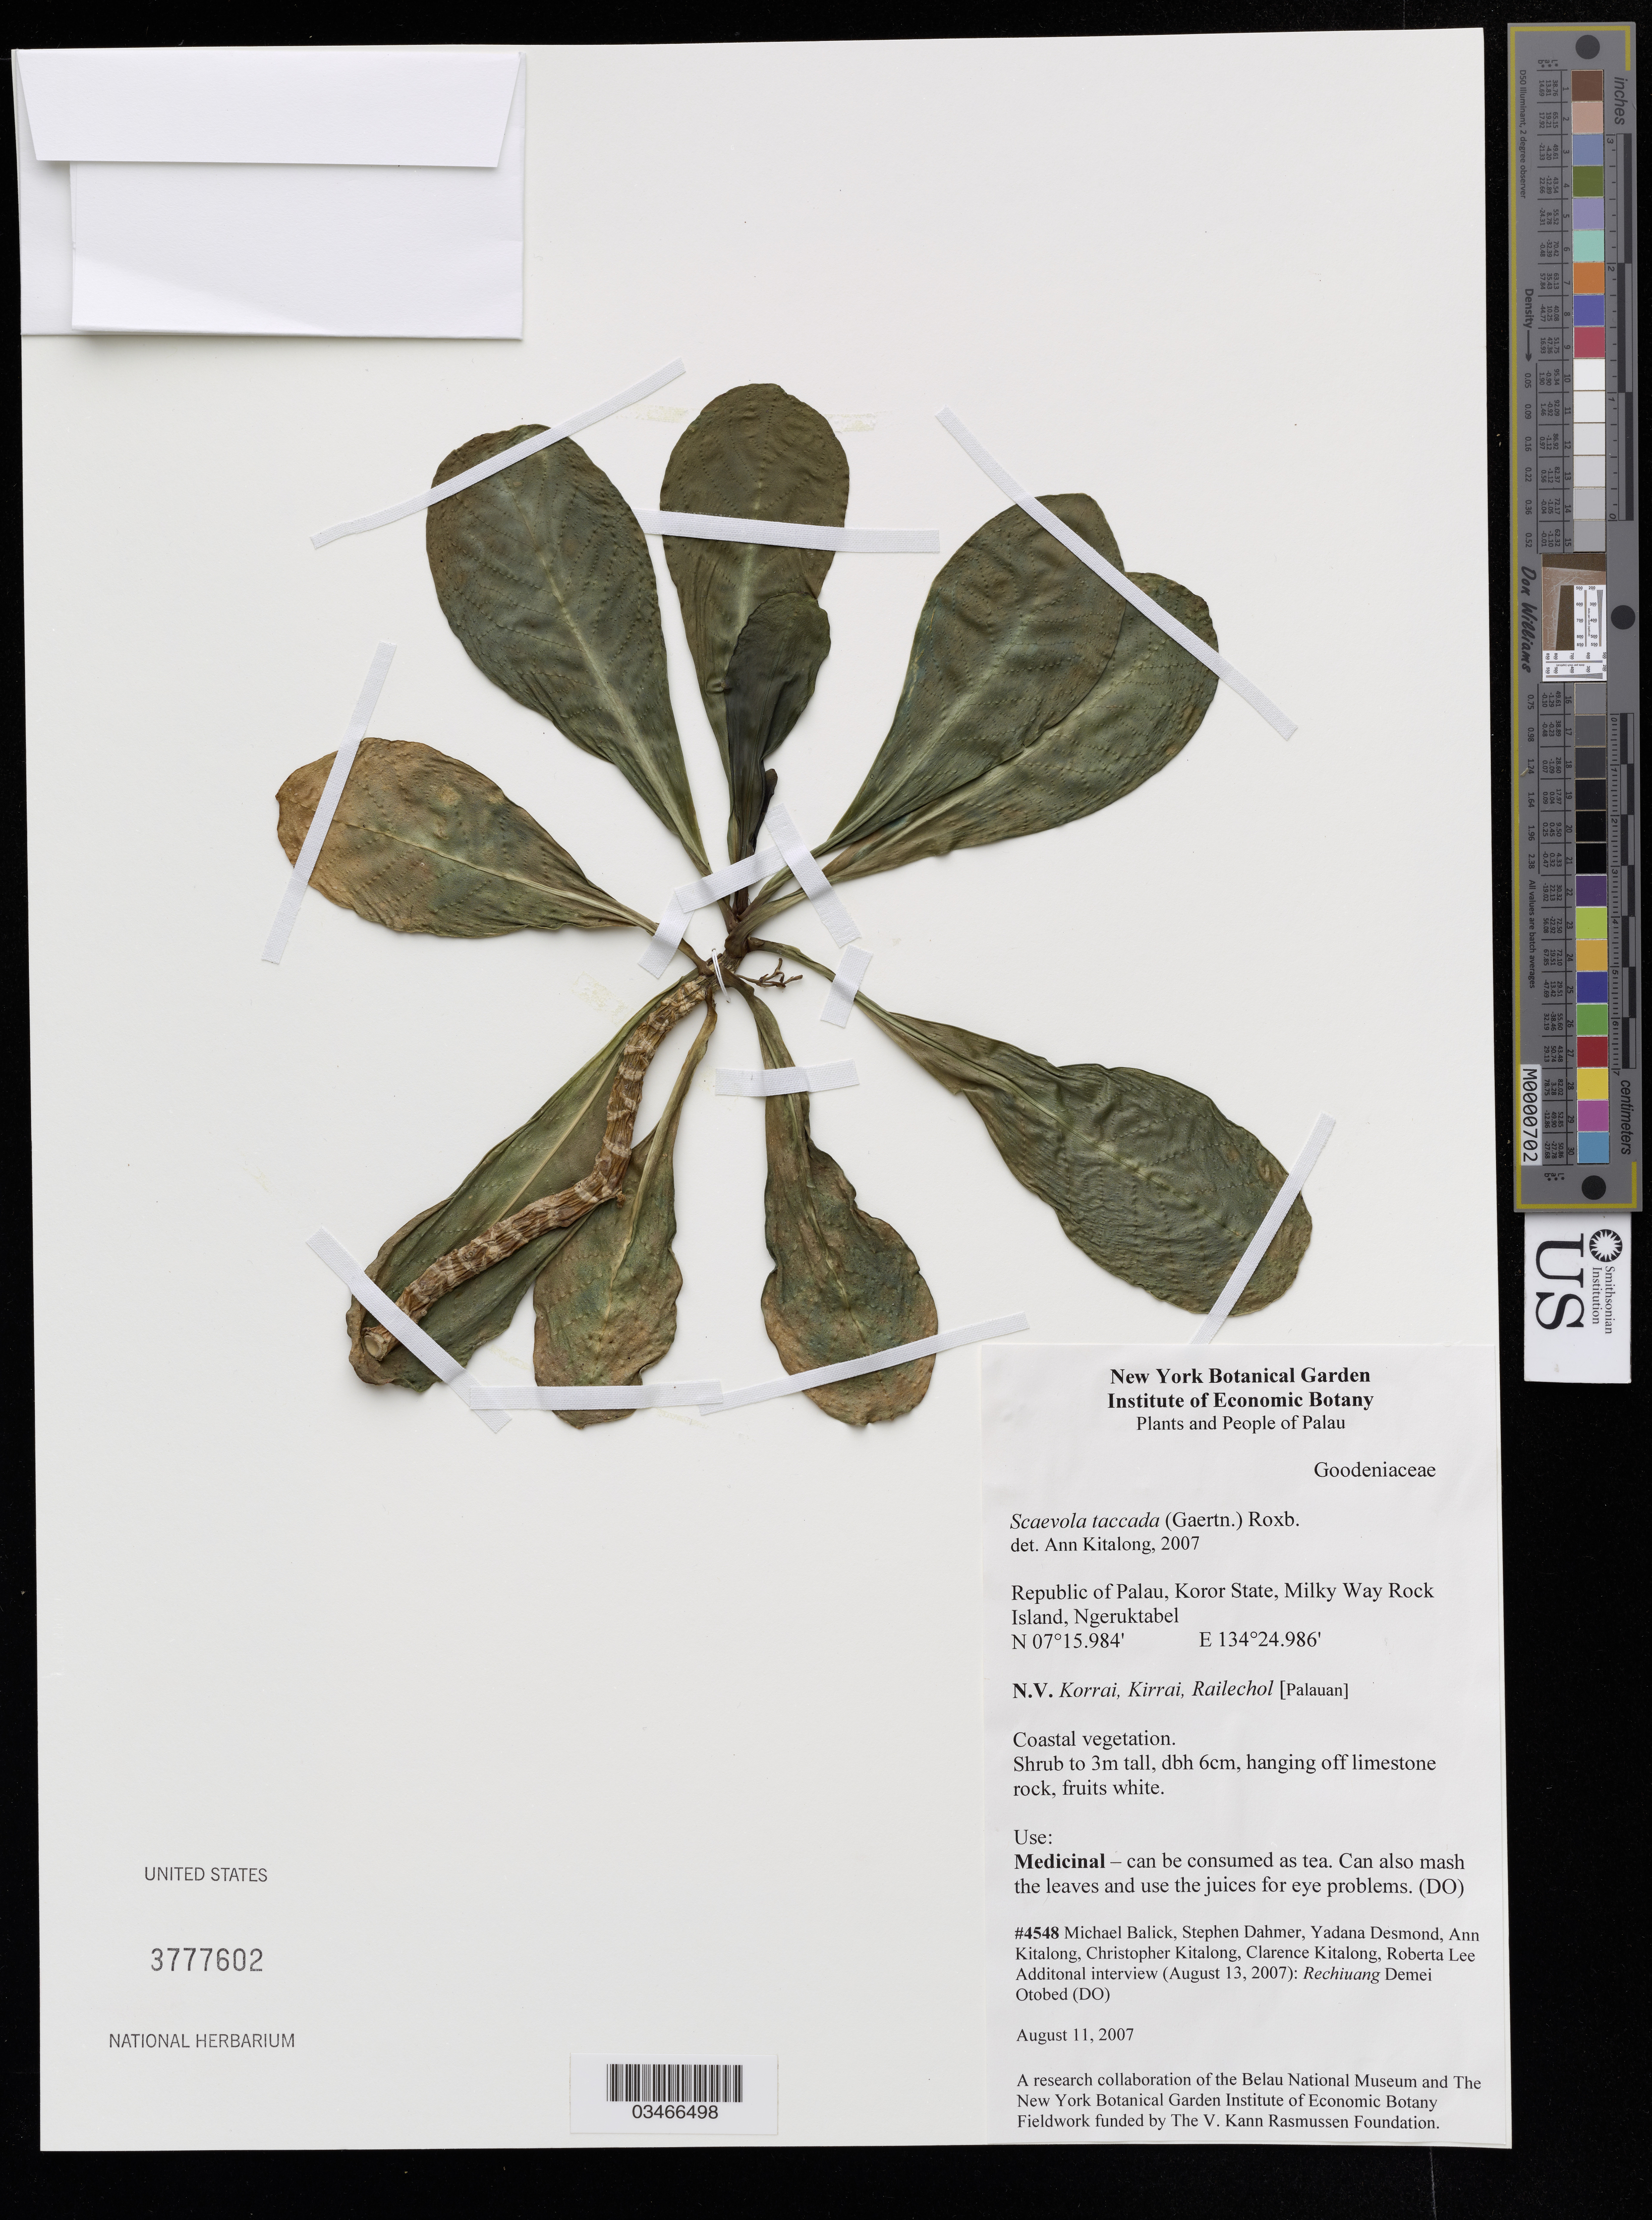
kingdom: Plantae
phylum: Tracheophyta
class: Magnoliopsida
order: Asterales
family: Goodeniaceae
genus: Scaevola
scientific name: Scaevola taccada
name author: (Gaertn.) Roxb.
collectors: M. Balick, S. Dahmer, Y. Desmond & A. Kitalong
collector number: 4548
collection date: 2007-08-11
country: Belau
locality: Koror State, Milky Way Rock Island, Ngeruktabel.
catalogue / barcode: US 3777602